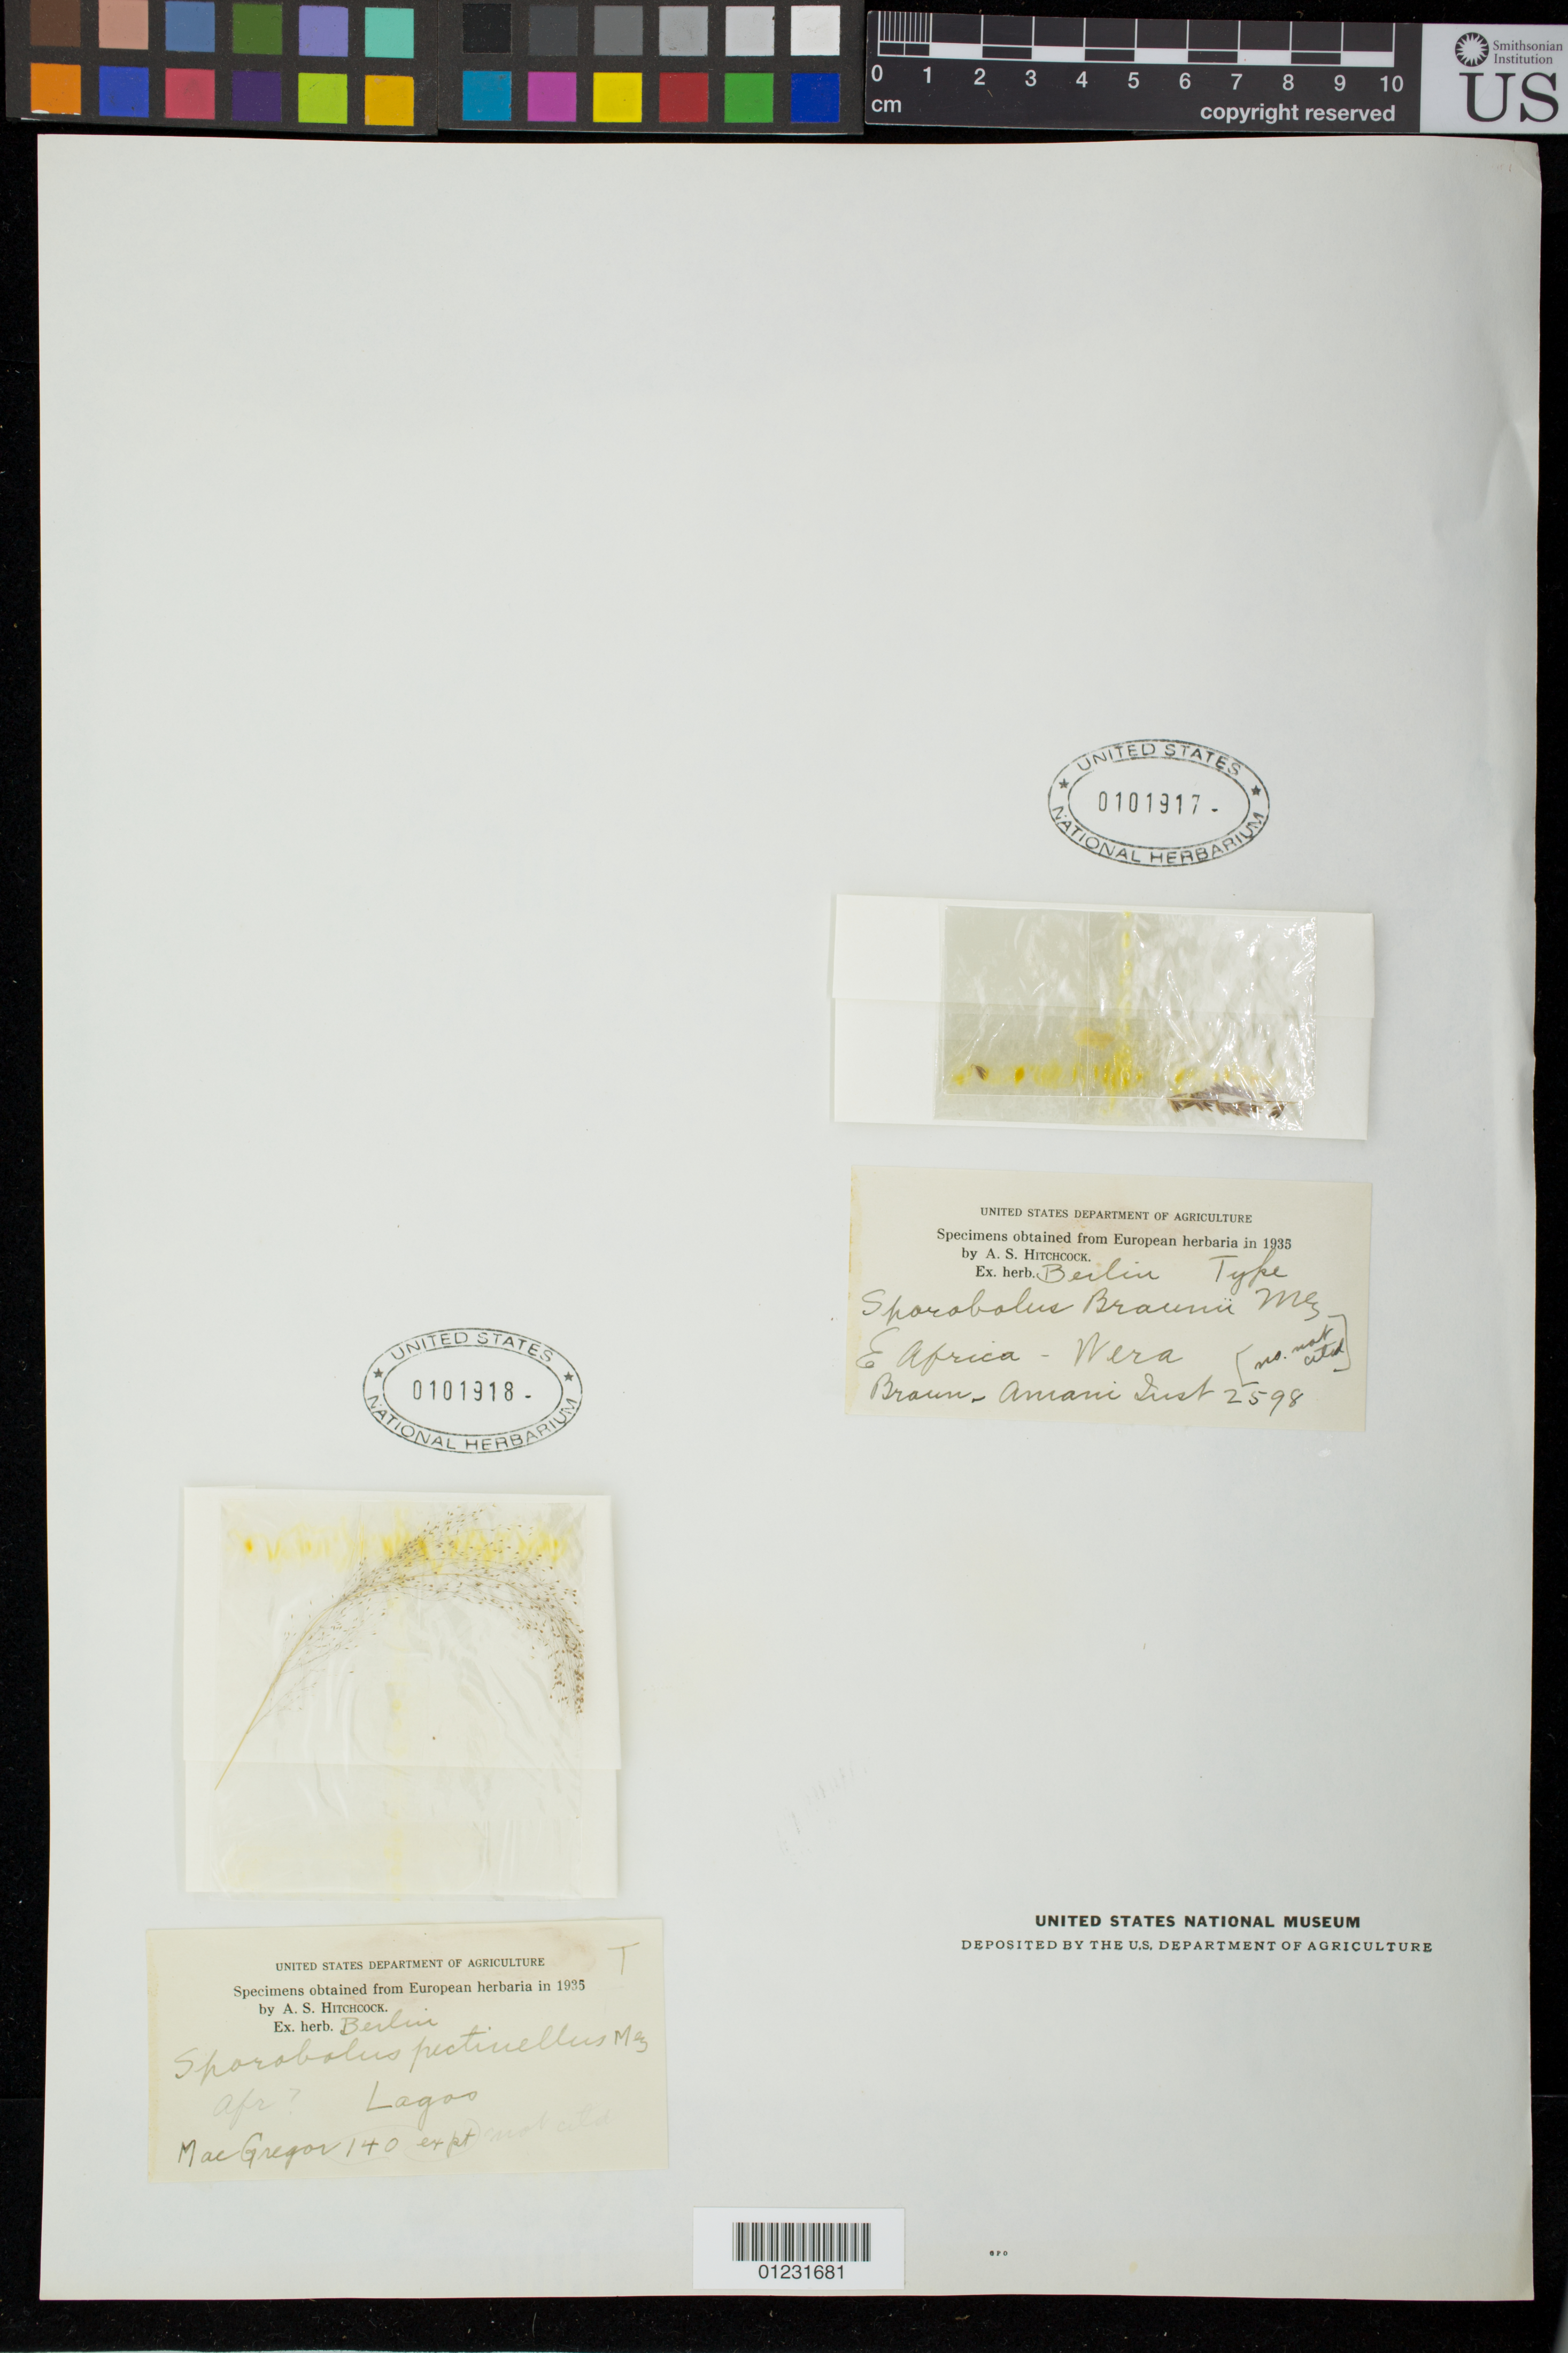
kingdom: Plantae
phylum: Tracheophyta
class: Liliopsida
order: Poales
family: Poaceae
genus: Sporobolus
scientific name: Sporobolus pectinellus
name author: Mez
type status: Type Collection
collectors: R. L. McGregor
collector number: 140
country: Nigeria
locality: West Africa, Lagos.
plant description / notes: Fragmentary material of type specimen ex herb. Berlin.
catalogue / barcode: US 101918